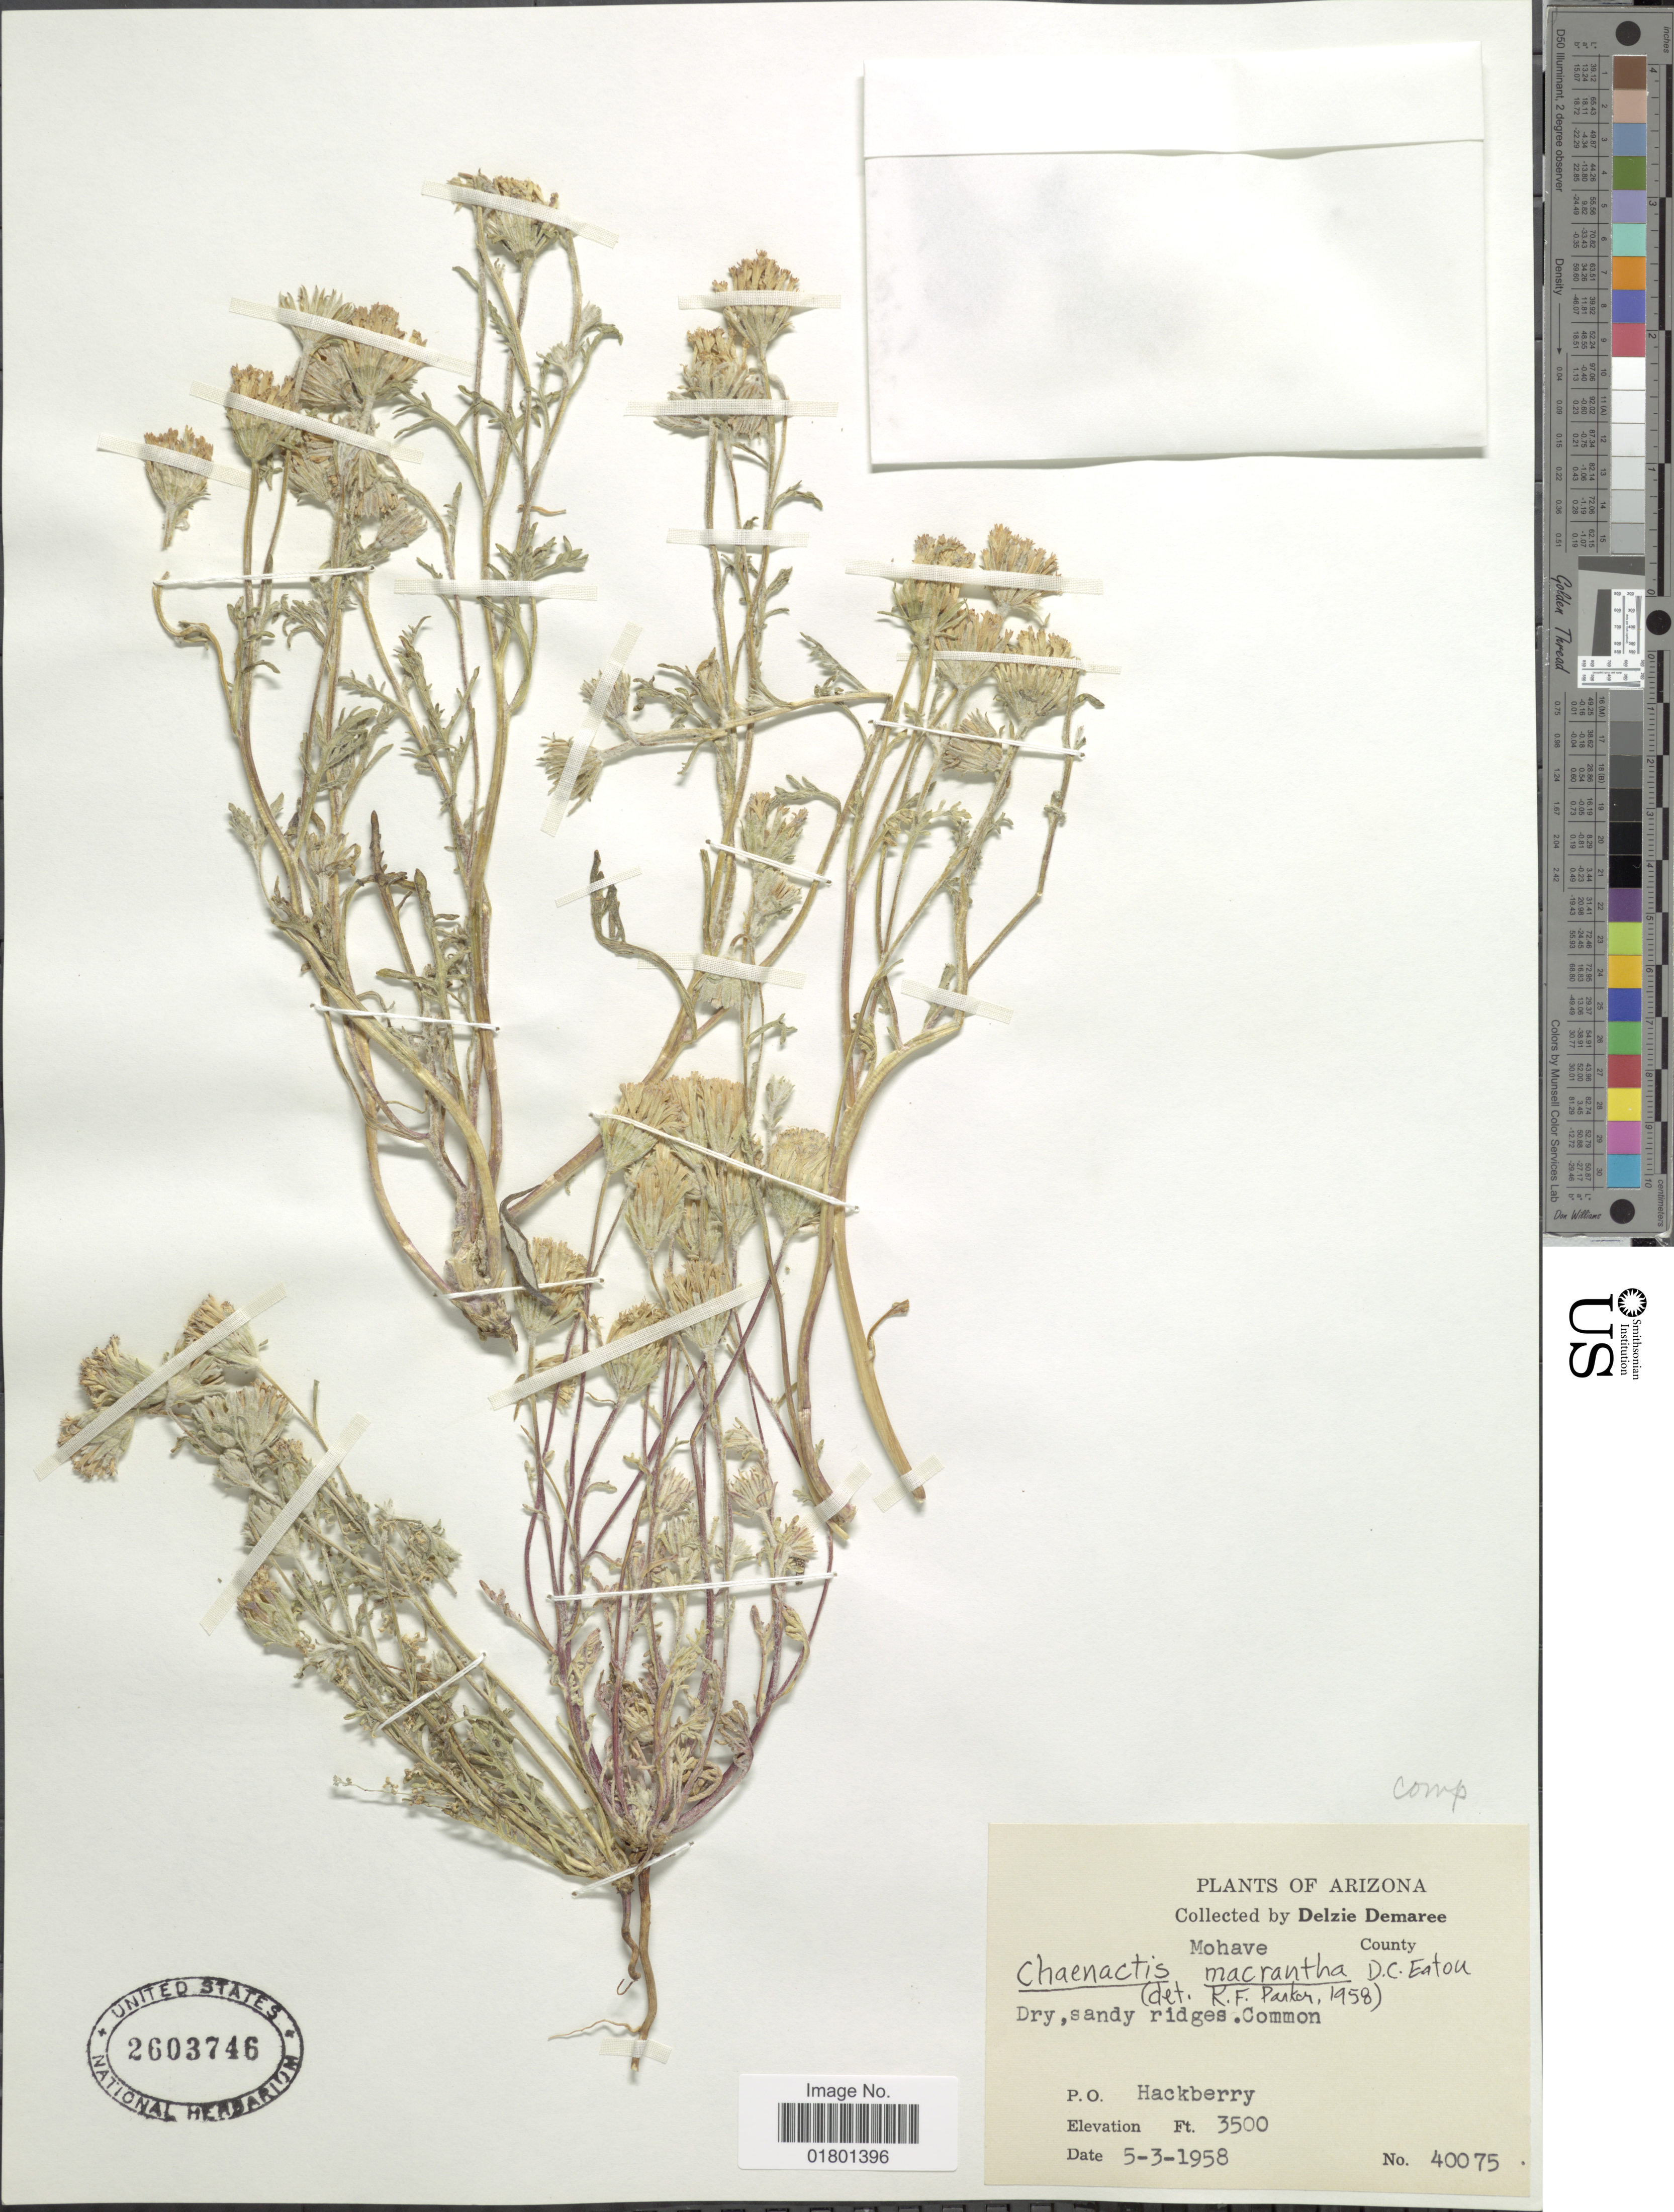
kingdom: Plantae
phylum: Tracheophyta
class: Magnoliopsida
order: Asterales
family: Asteraceae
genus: Chaenactis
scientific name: Chaenactis macrantha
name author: D.C. Eaton in C. King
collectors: D. Demaree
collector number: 40075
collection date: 1958-05-03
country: United States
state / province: Arizona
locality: Mohave County, P.O. Hackberry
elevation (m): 1067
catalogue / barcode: US 2603746